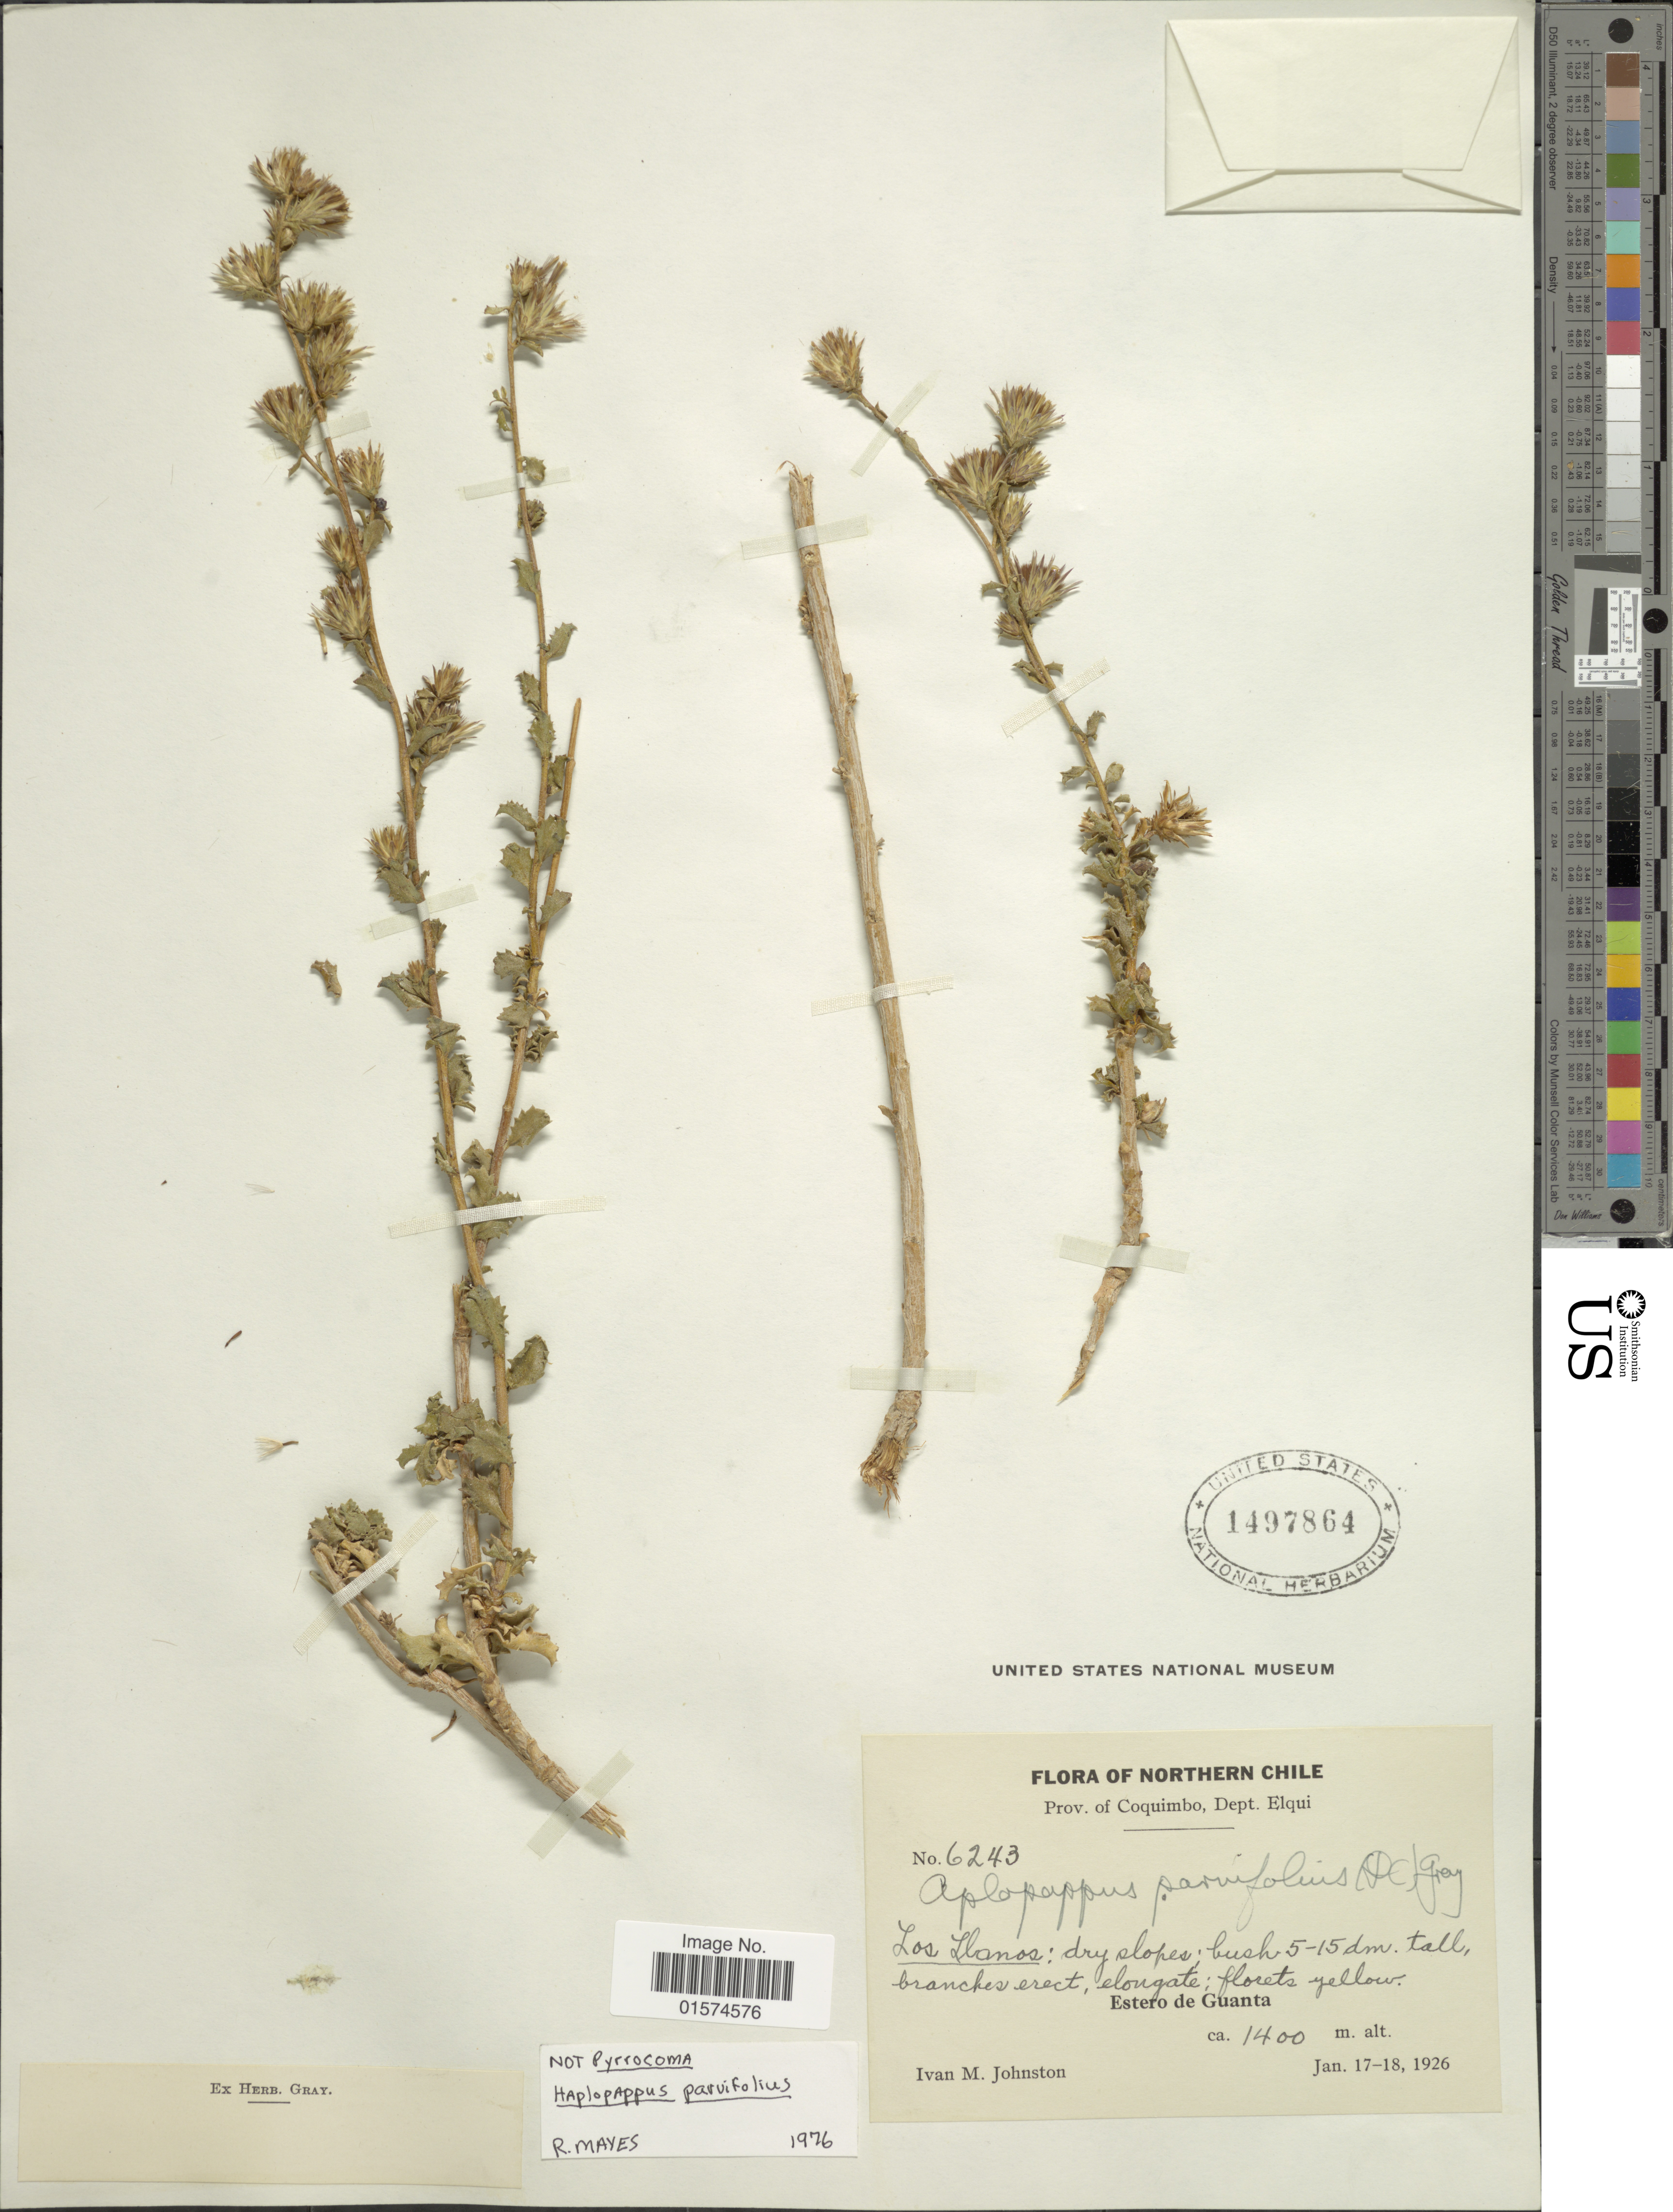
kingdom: Plantae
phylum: Tracheophyta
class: Magnoliopsida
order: Asterales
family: Asteraceae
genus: Haplopappus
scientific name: Haplopappus parvifolius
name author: (DC.) Gray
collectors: I.M. Johnston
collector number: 6243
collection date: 1926-01-17/1926-01-18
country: Chile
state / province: Coquimbo (IV)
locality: Dept. Elqui, Los Llanos: dry slopes: Estero de Guanta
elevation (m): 1400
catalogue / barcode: US 1497864